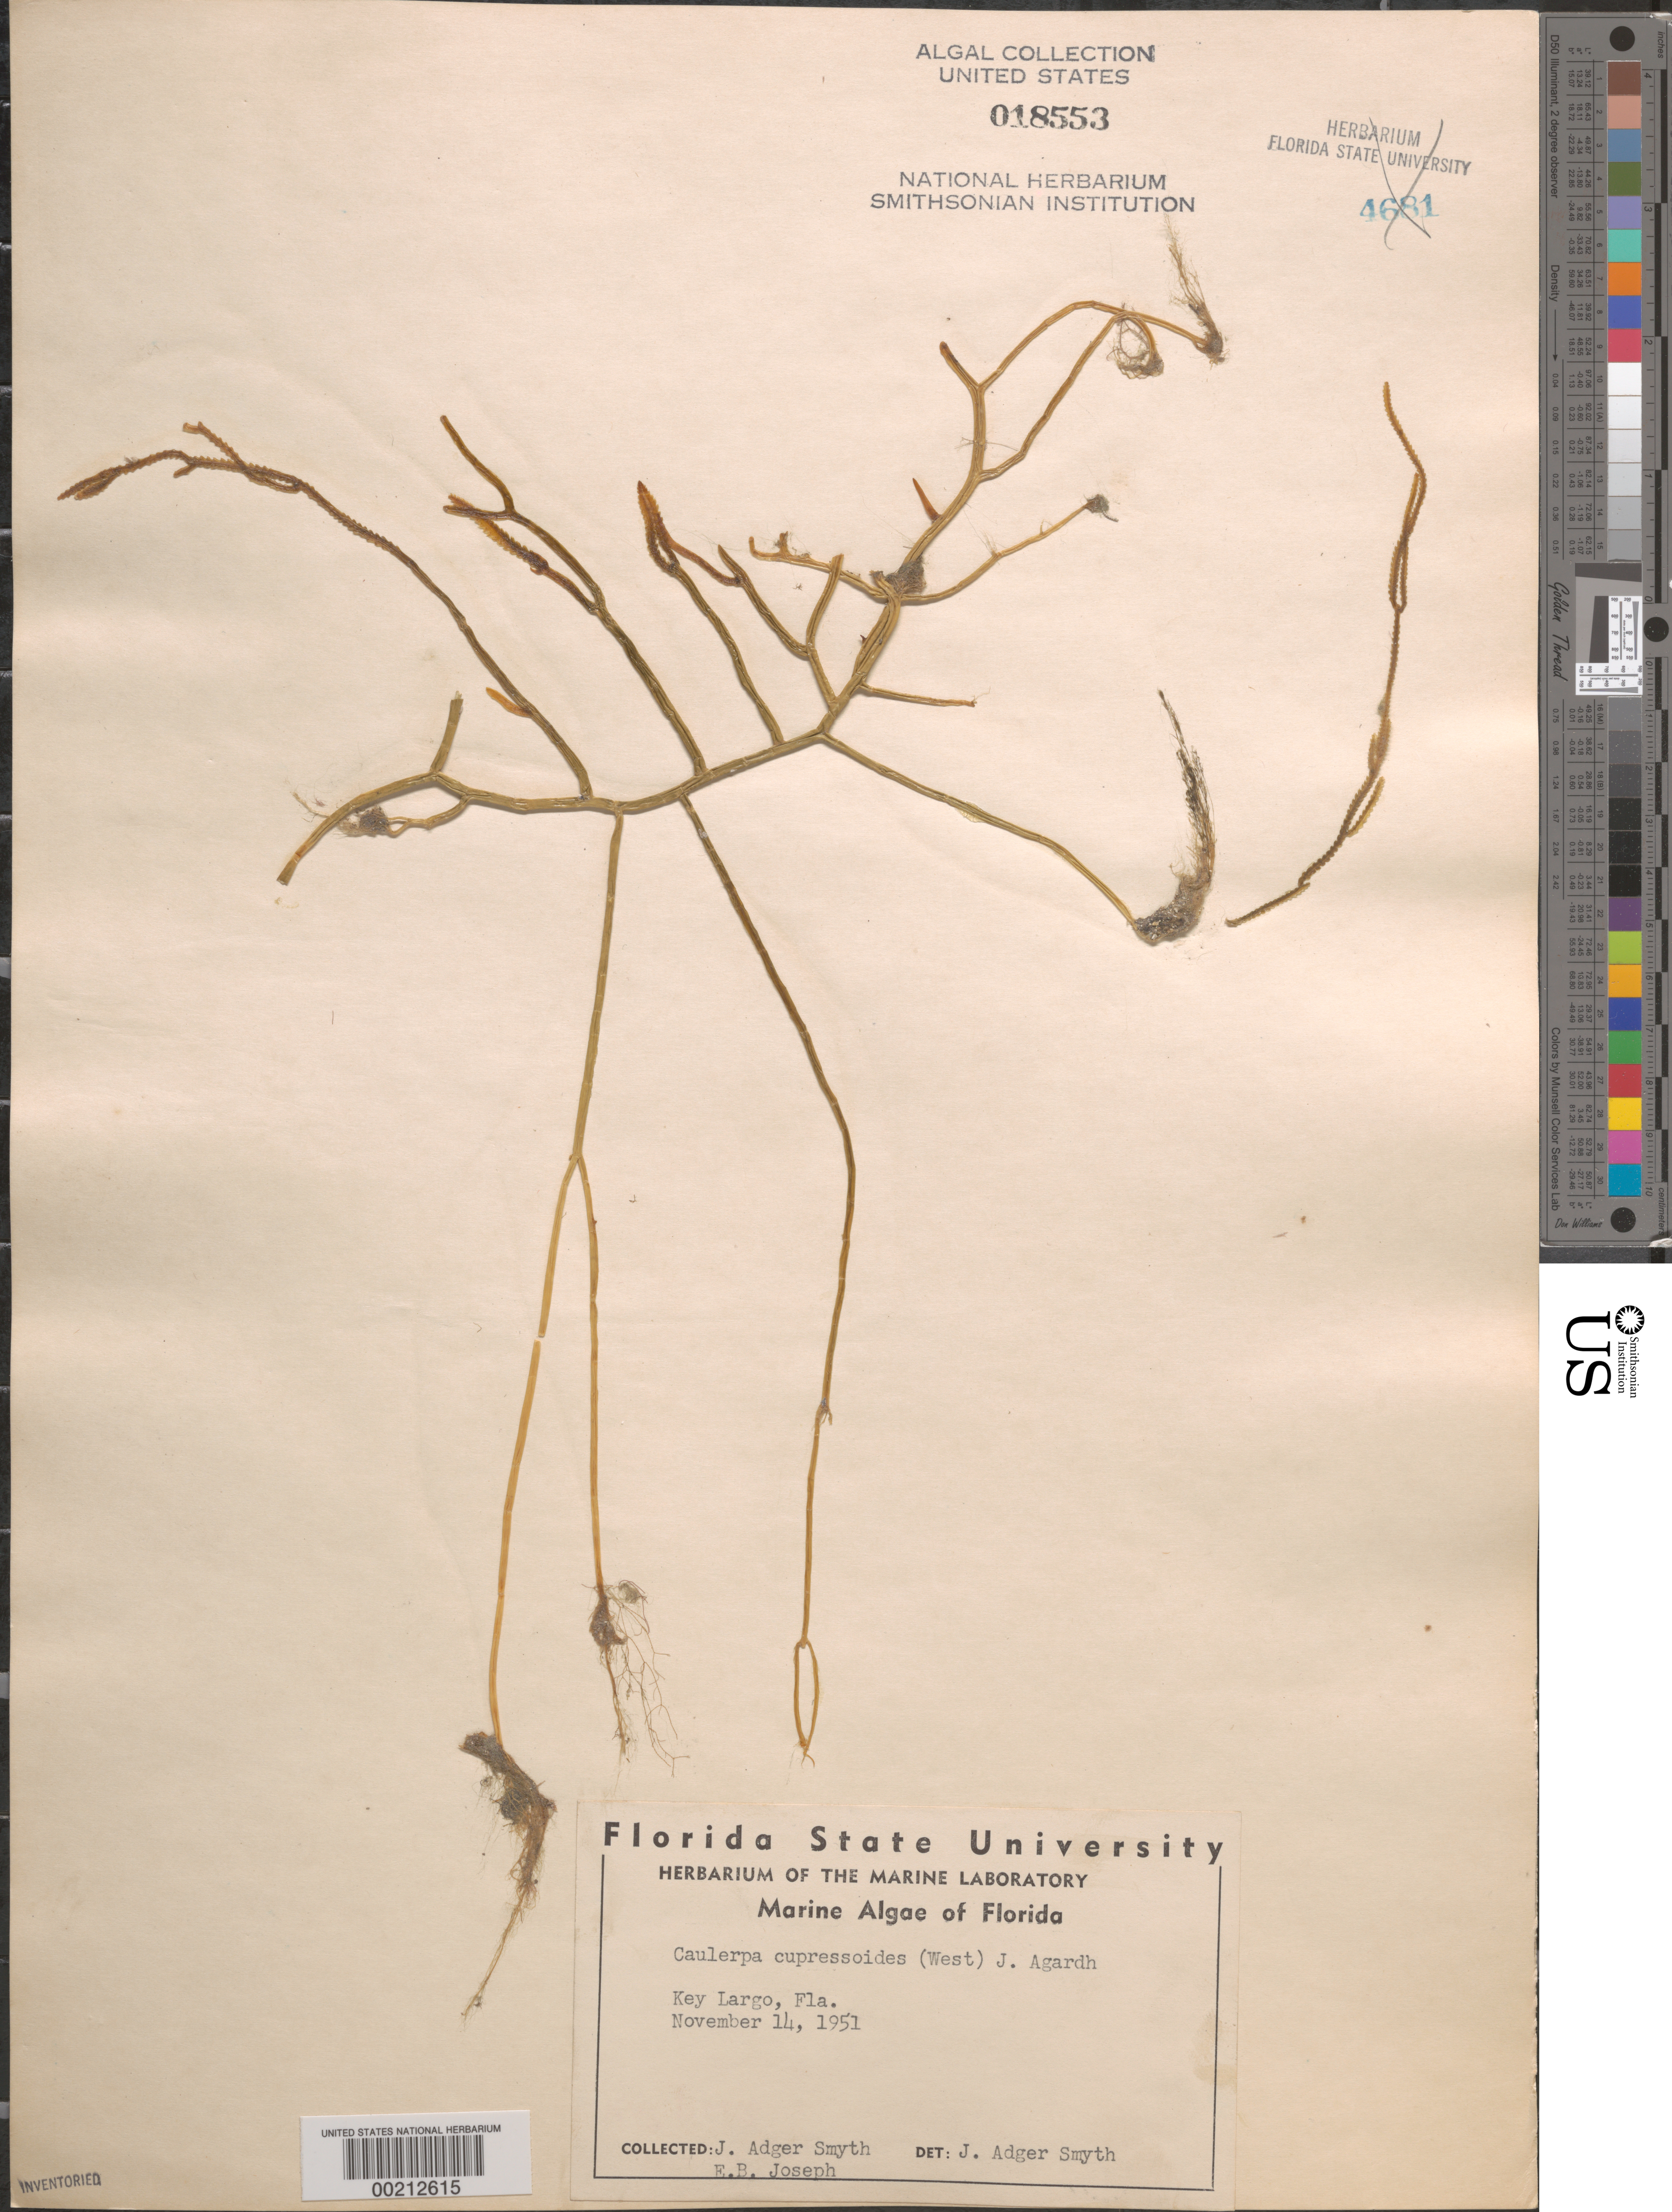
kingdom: Plantae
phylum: Chlorophyta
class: Ulvophyceae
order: Bryopsidales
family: Caulerpaceae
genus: Caulerpa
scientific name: Caulerpa cupressoides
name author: (Vahl) C. Agardh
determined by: Smyth, J. A.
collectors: J. Smyth & E. Joseph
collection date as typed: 14 Nov 1951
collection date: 1951-11-14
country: United States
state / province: Florida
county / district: Monroe County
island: Key Largo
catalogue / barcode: US 18553